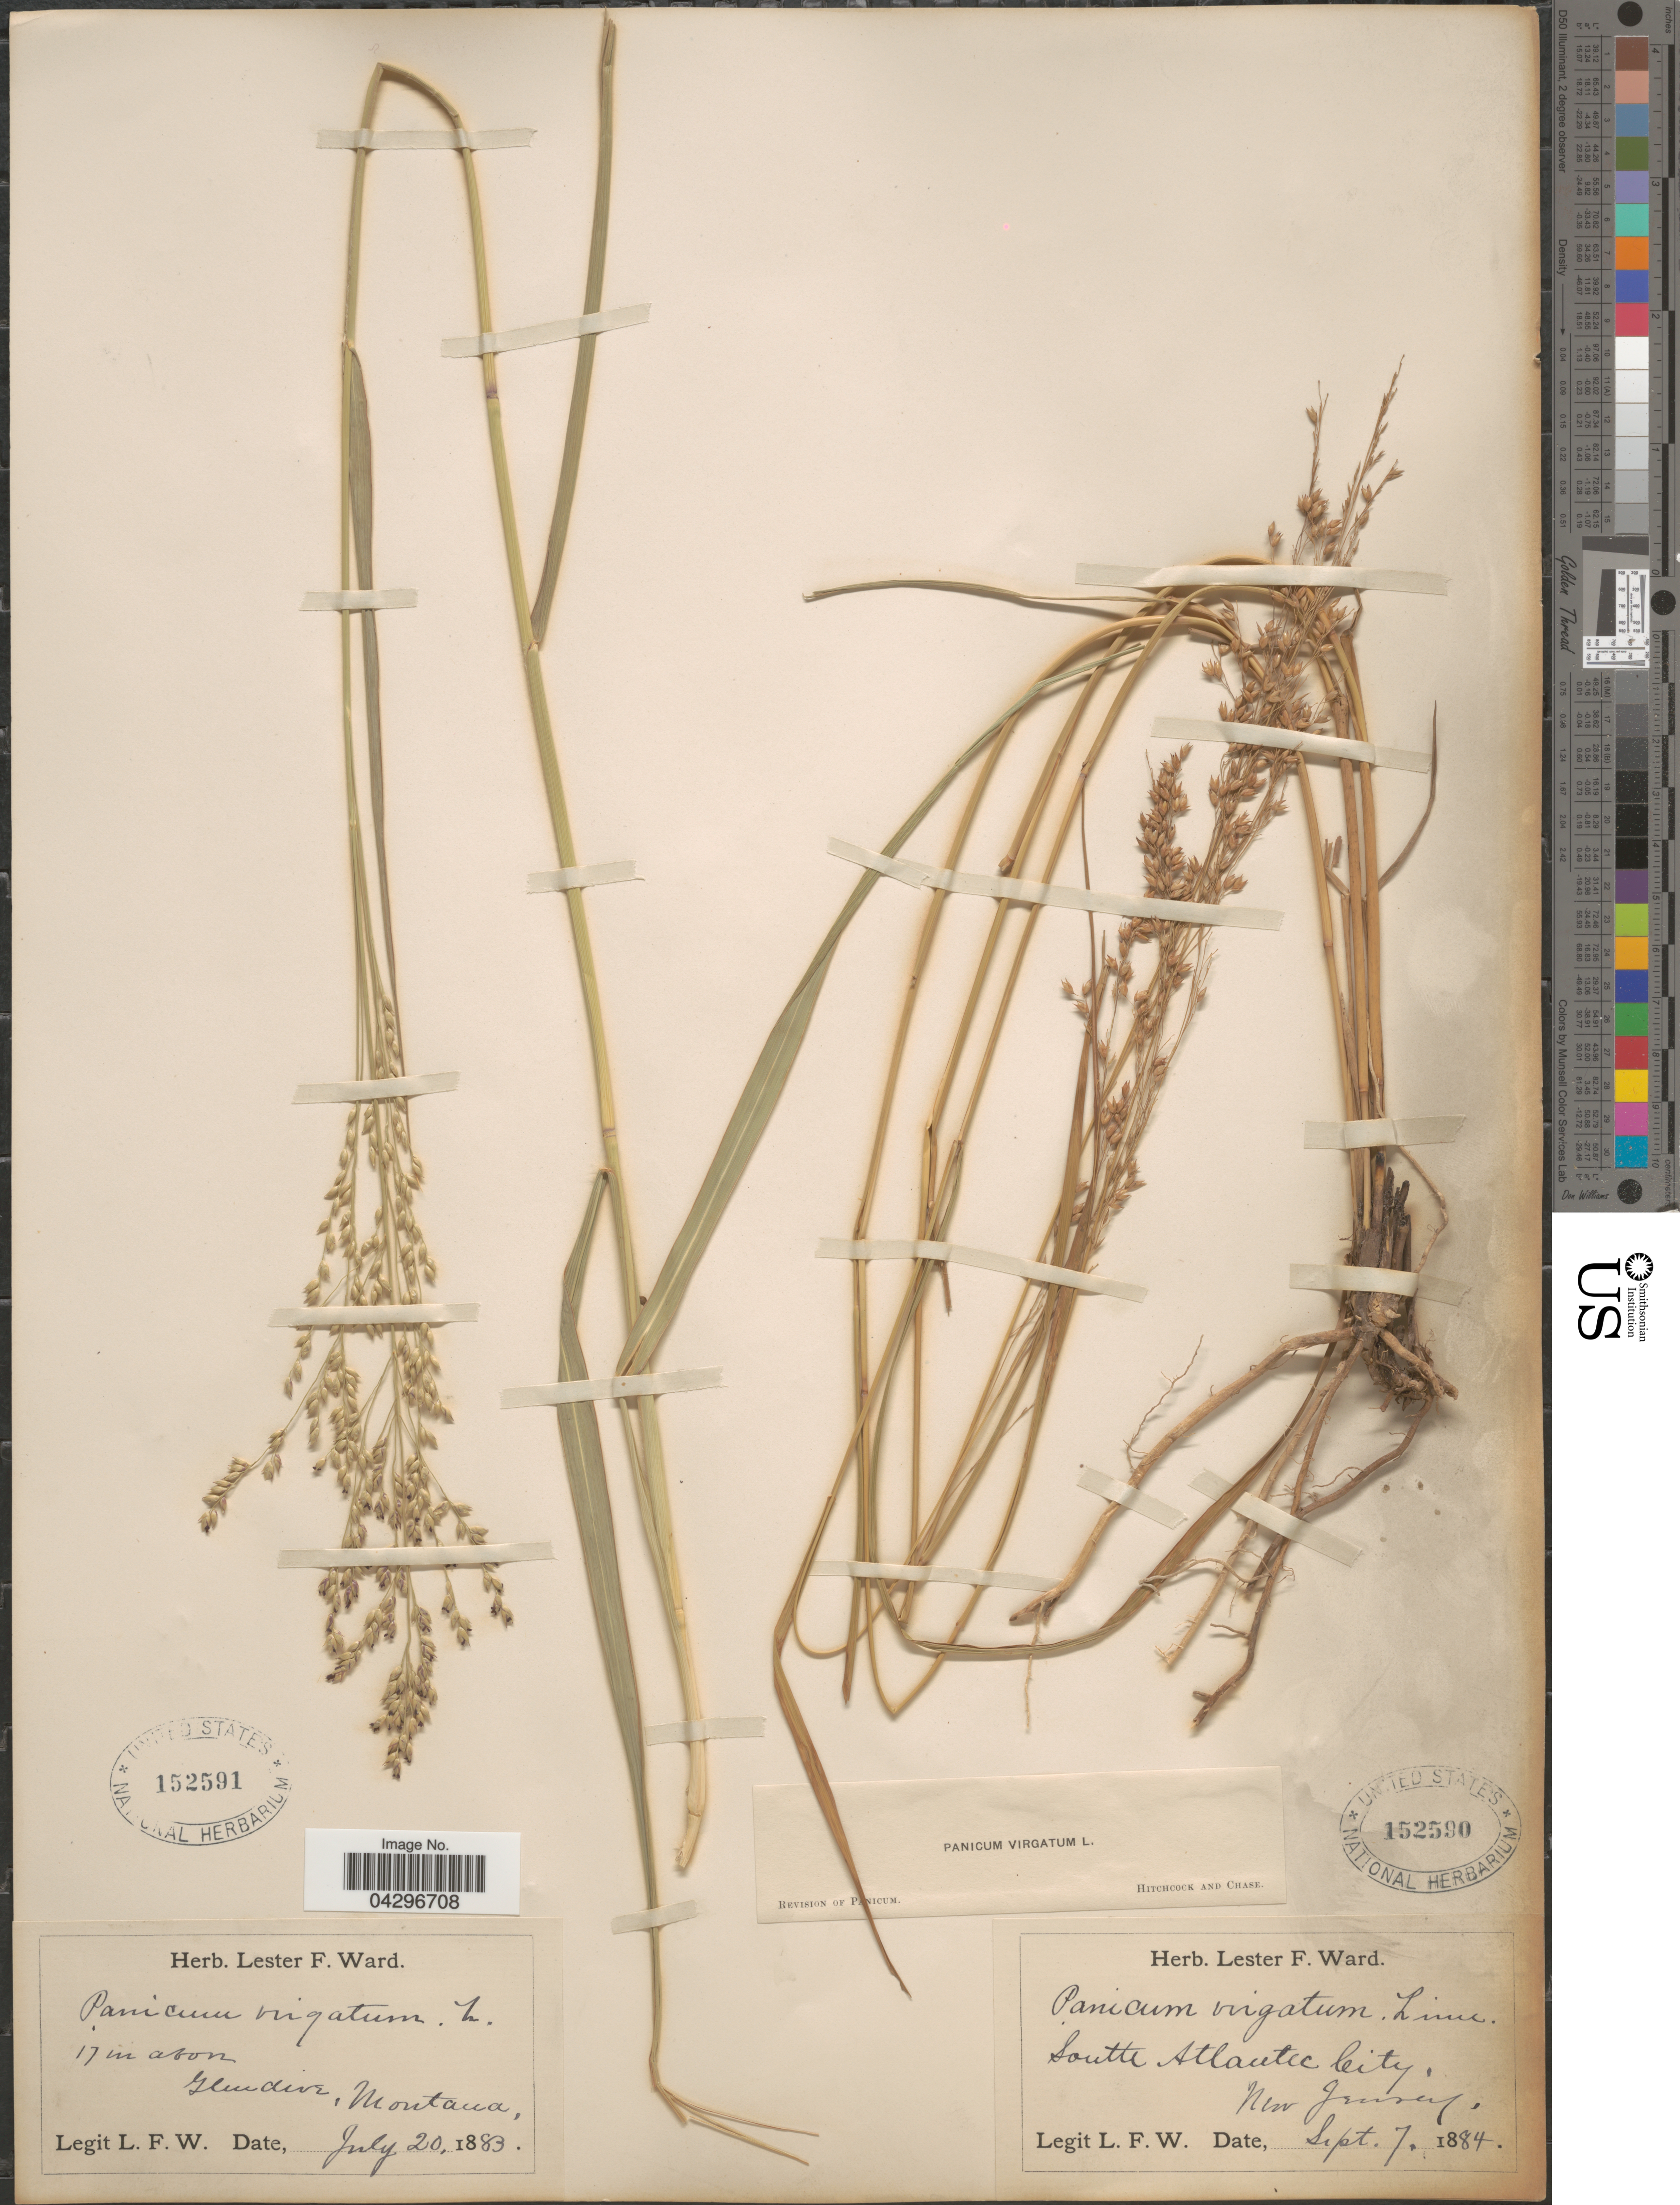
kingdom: Plantae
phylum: Tracheophyta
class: Liliopsida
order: Poales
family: Poaceae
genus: Panicum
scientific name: Panicum virgatum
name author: L.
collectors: L. F. Ward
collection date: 1883-07-20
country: United States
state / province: Montana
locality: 17 m above Glendive.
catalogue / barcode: US 102591-2